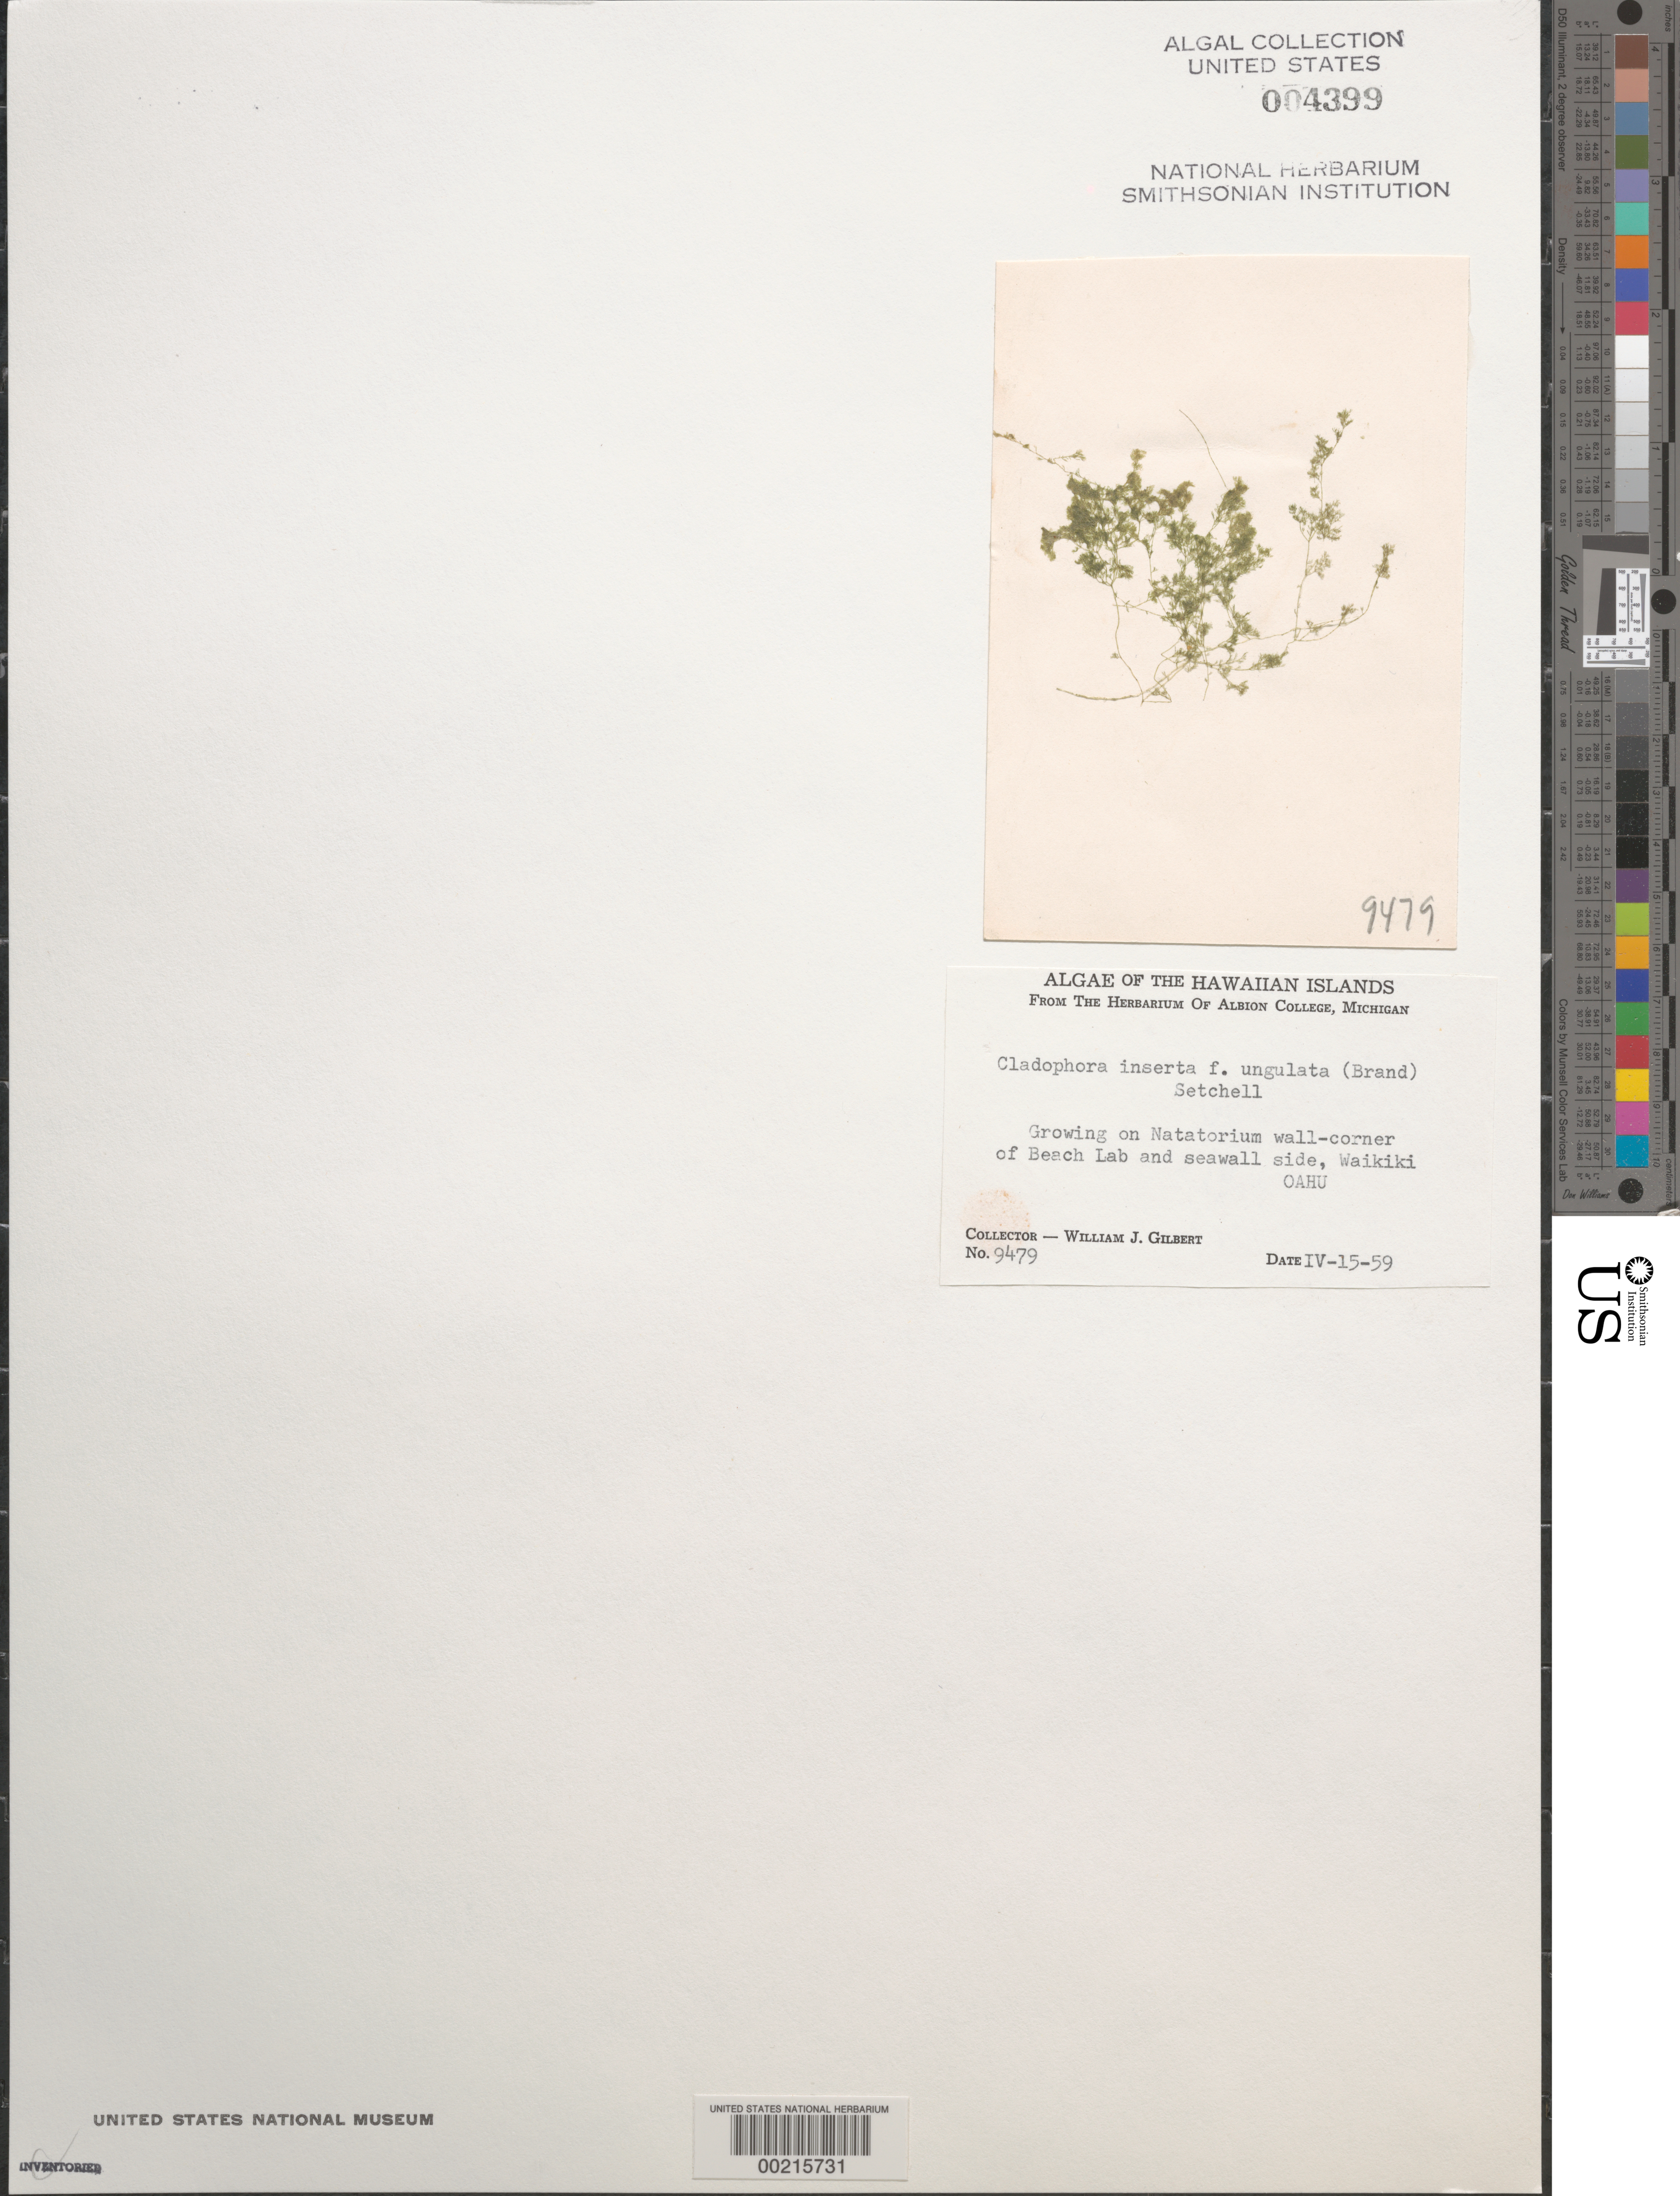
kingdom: Plantae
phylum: Chlorophyta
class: Ulvophyceae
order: Cladophorales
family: Cladophoraceae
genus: Cladophora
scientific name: Cladophora vagabunda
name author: (L.) C. Hoek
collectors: W. J. Gilbert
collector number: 9479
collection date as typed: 15 Apr 1959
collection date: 1959-04-15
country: United States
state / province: Hawaii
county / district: Honolulu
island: Oahu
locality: Waikiki, Natatorium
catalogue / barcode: US 4399